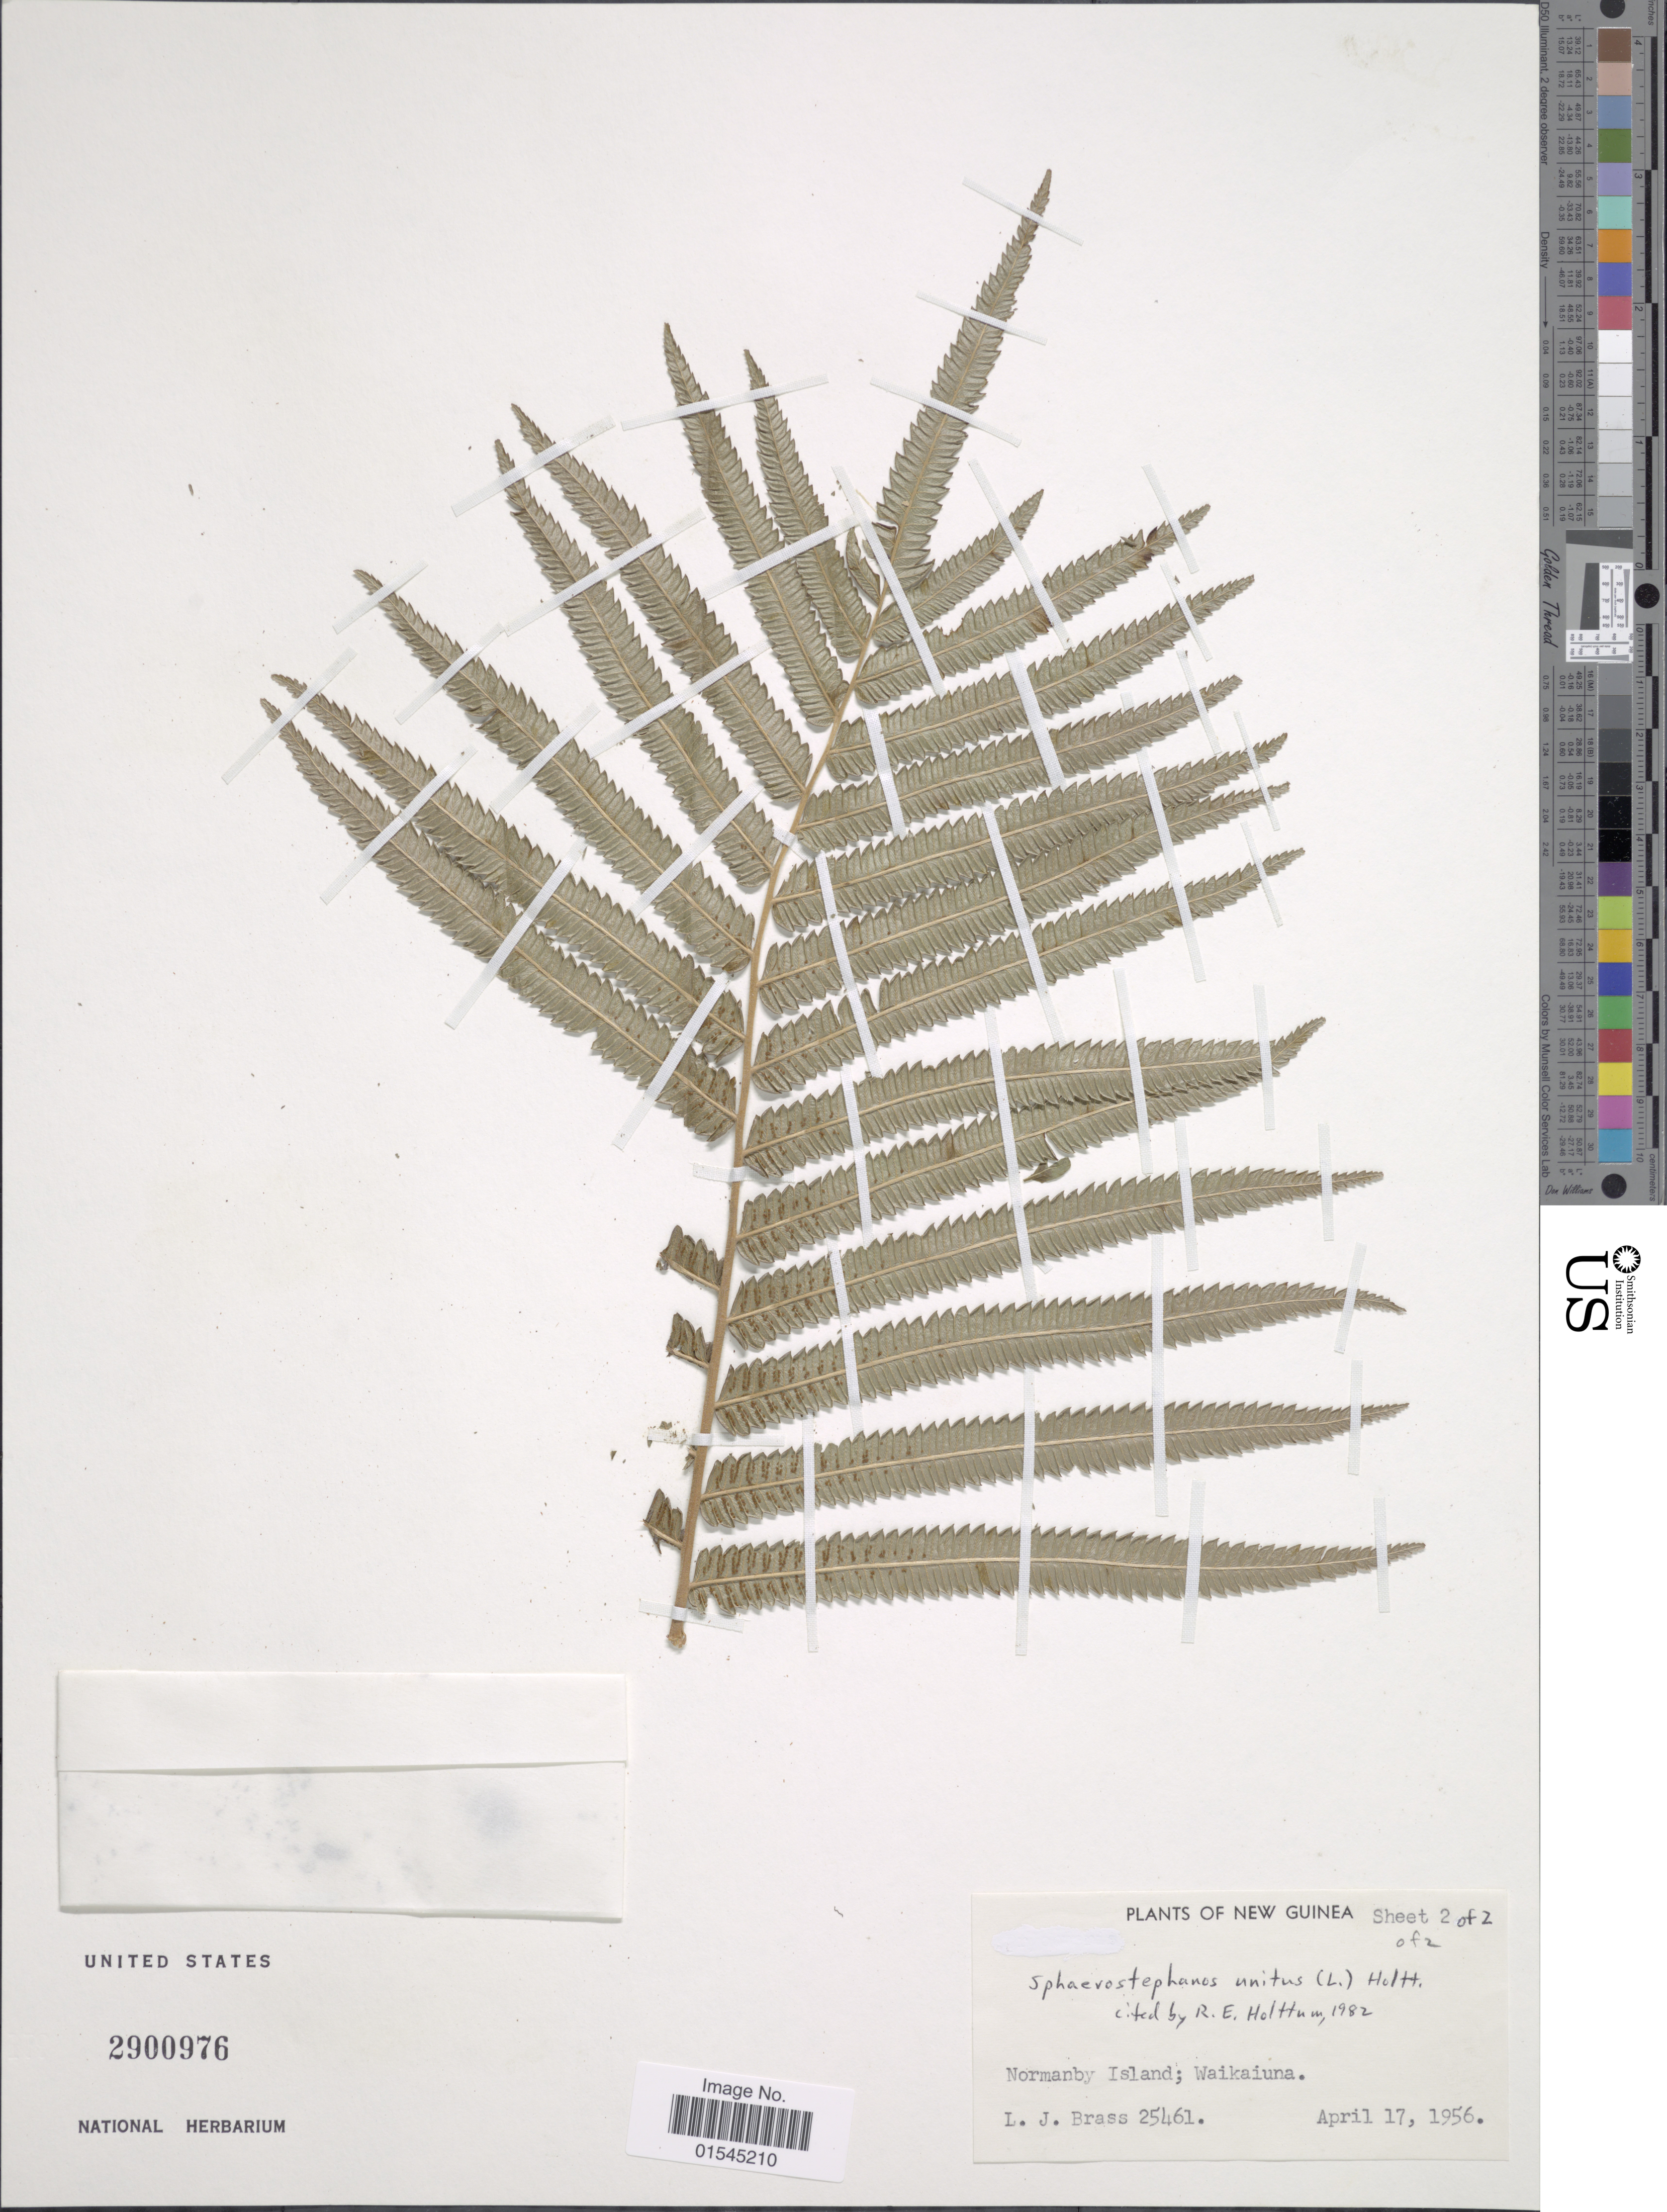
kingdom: Plantae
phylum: Tracheophyta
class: Polypodiopsida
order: Polypodiales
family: Thelypteridaceae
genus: Sphaerostephanos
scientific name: Sphaerostephanos unitus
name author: (L.) Holttum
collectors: L. J. Brass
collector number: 25461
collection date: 1956-04-17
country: Papua New Guinea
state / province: Milne Bay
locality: New Guinea. Normanby Island: Waikaiuna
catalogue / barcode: US 2900976